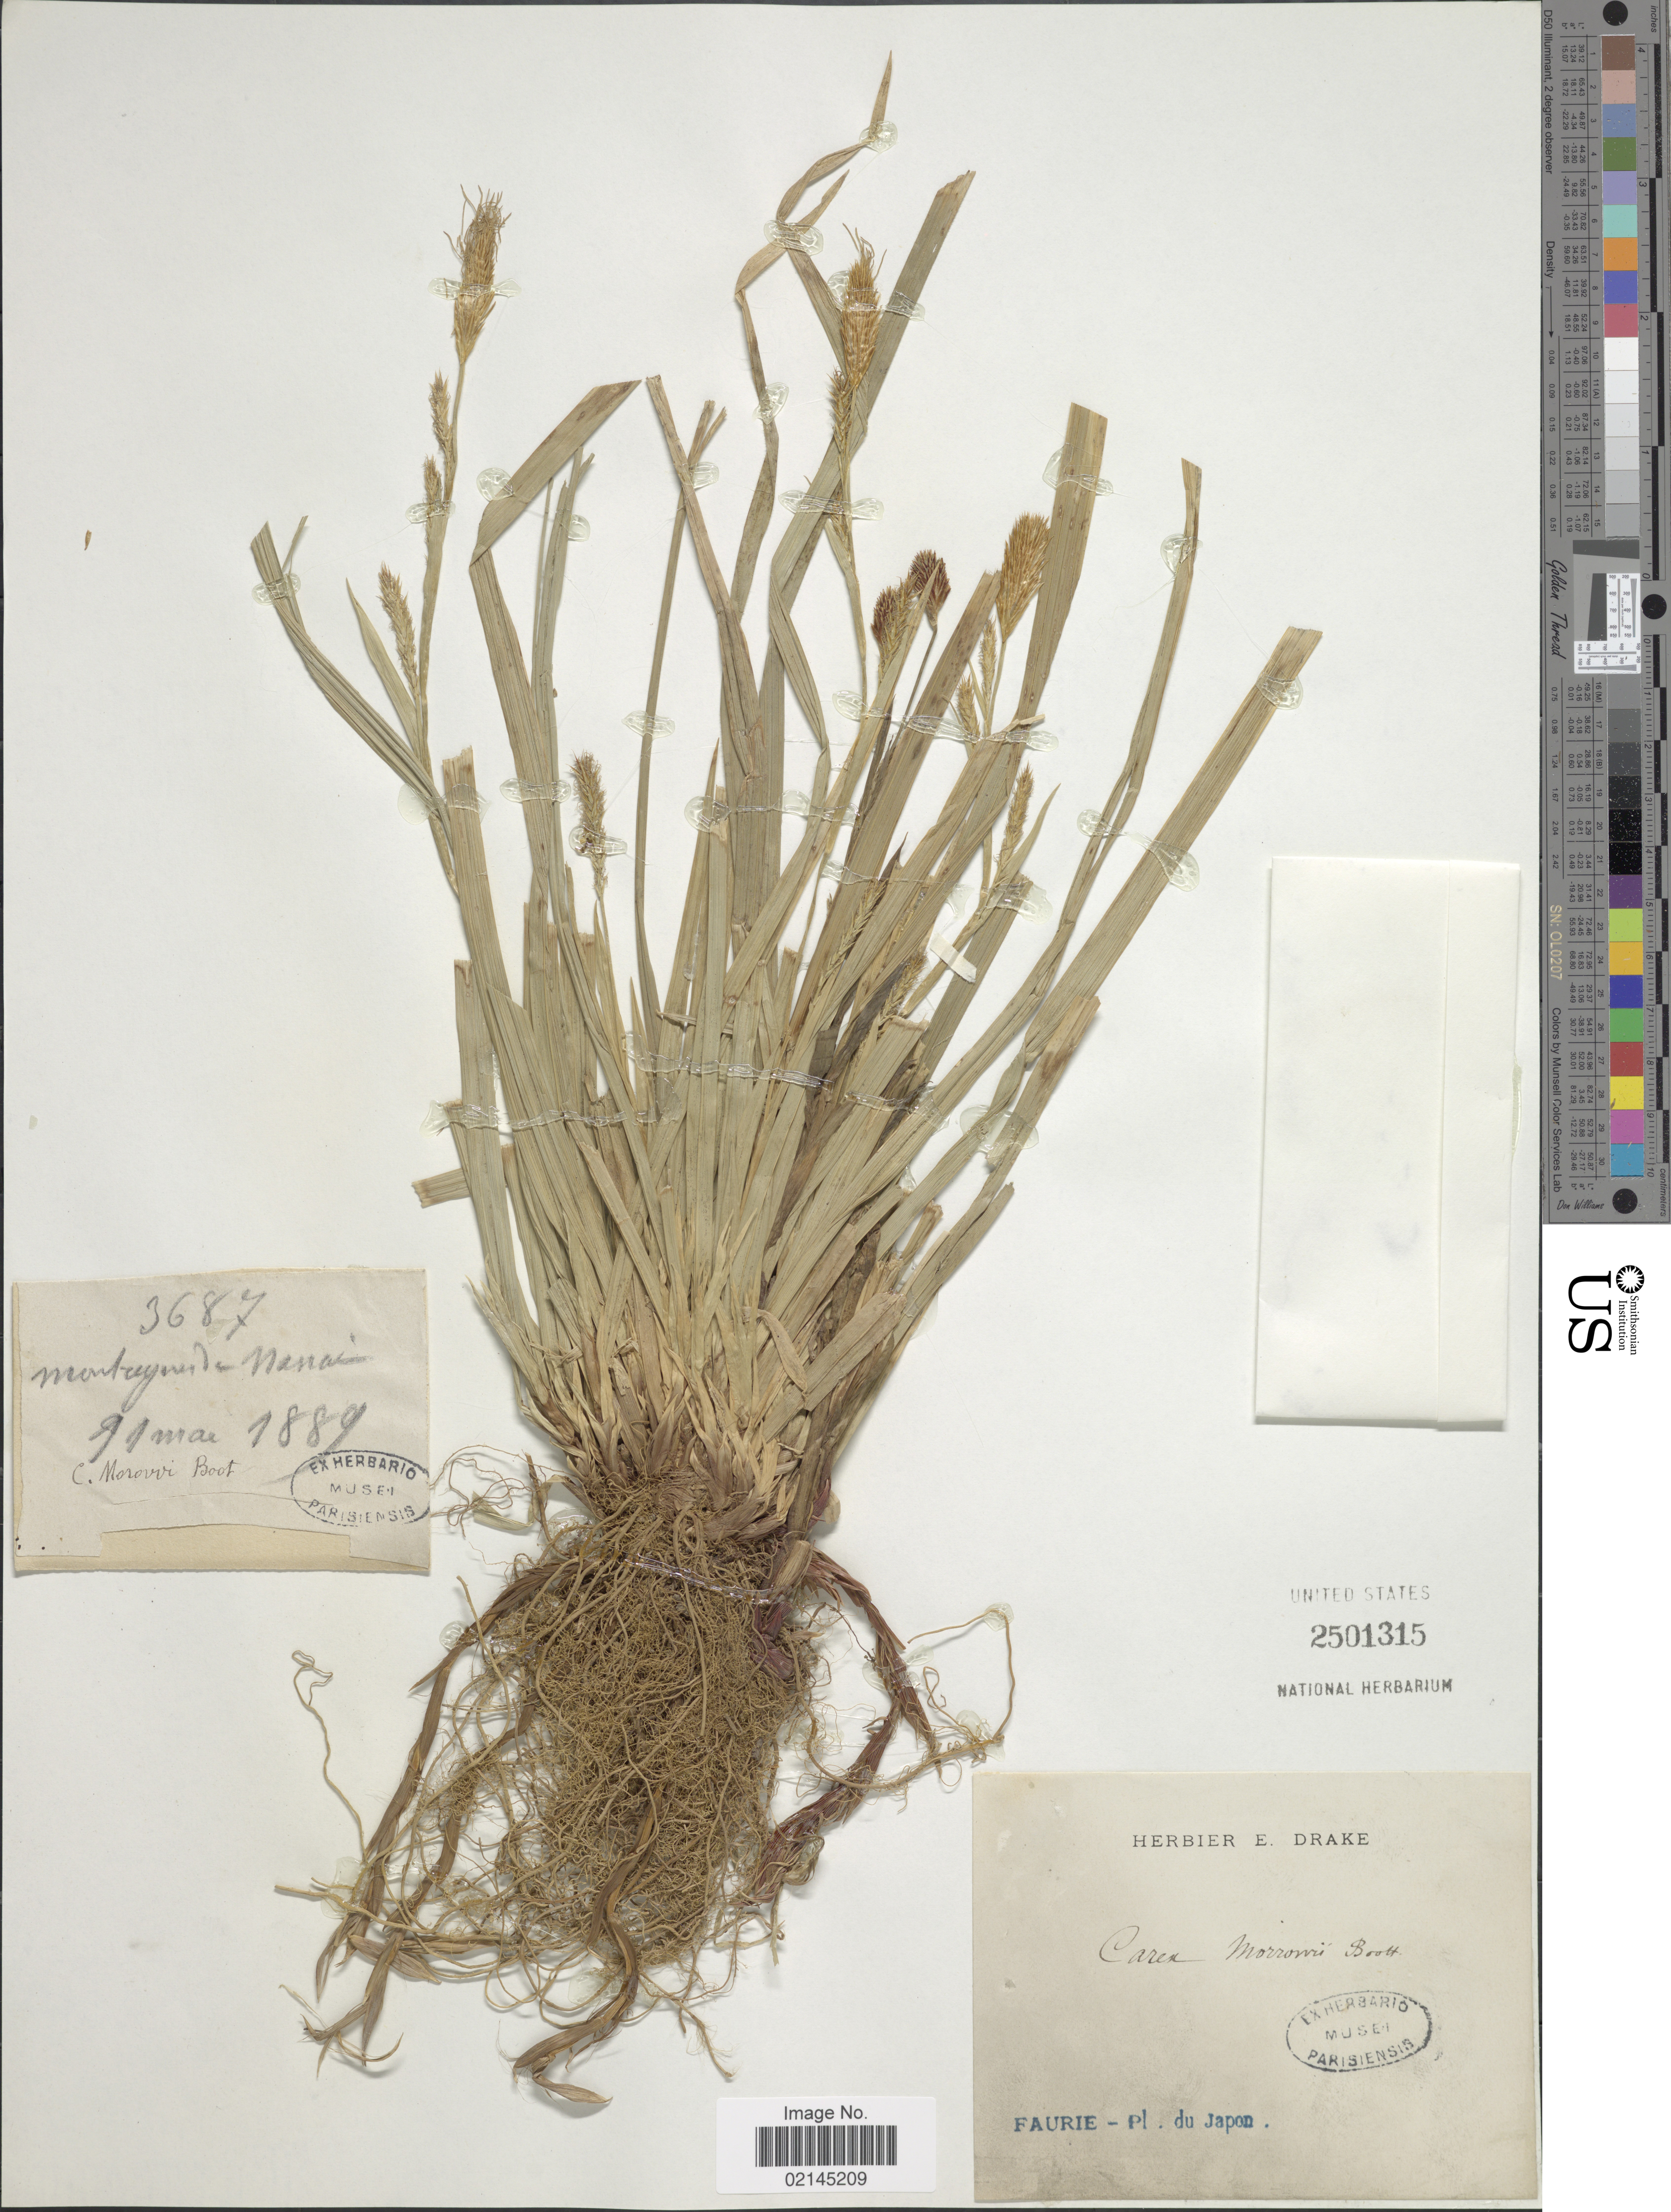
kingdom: Plantae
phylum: Tracheophyta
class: Liliopsida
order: Poales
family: Cyperaceae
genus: Carex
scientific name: Carex morrowii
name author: Boott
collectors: -. Faurie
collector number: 3687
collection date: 1889-05-11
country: Japan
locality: Japon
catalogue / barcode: US 2501315